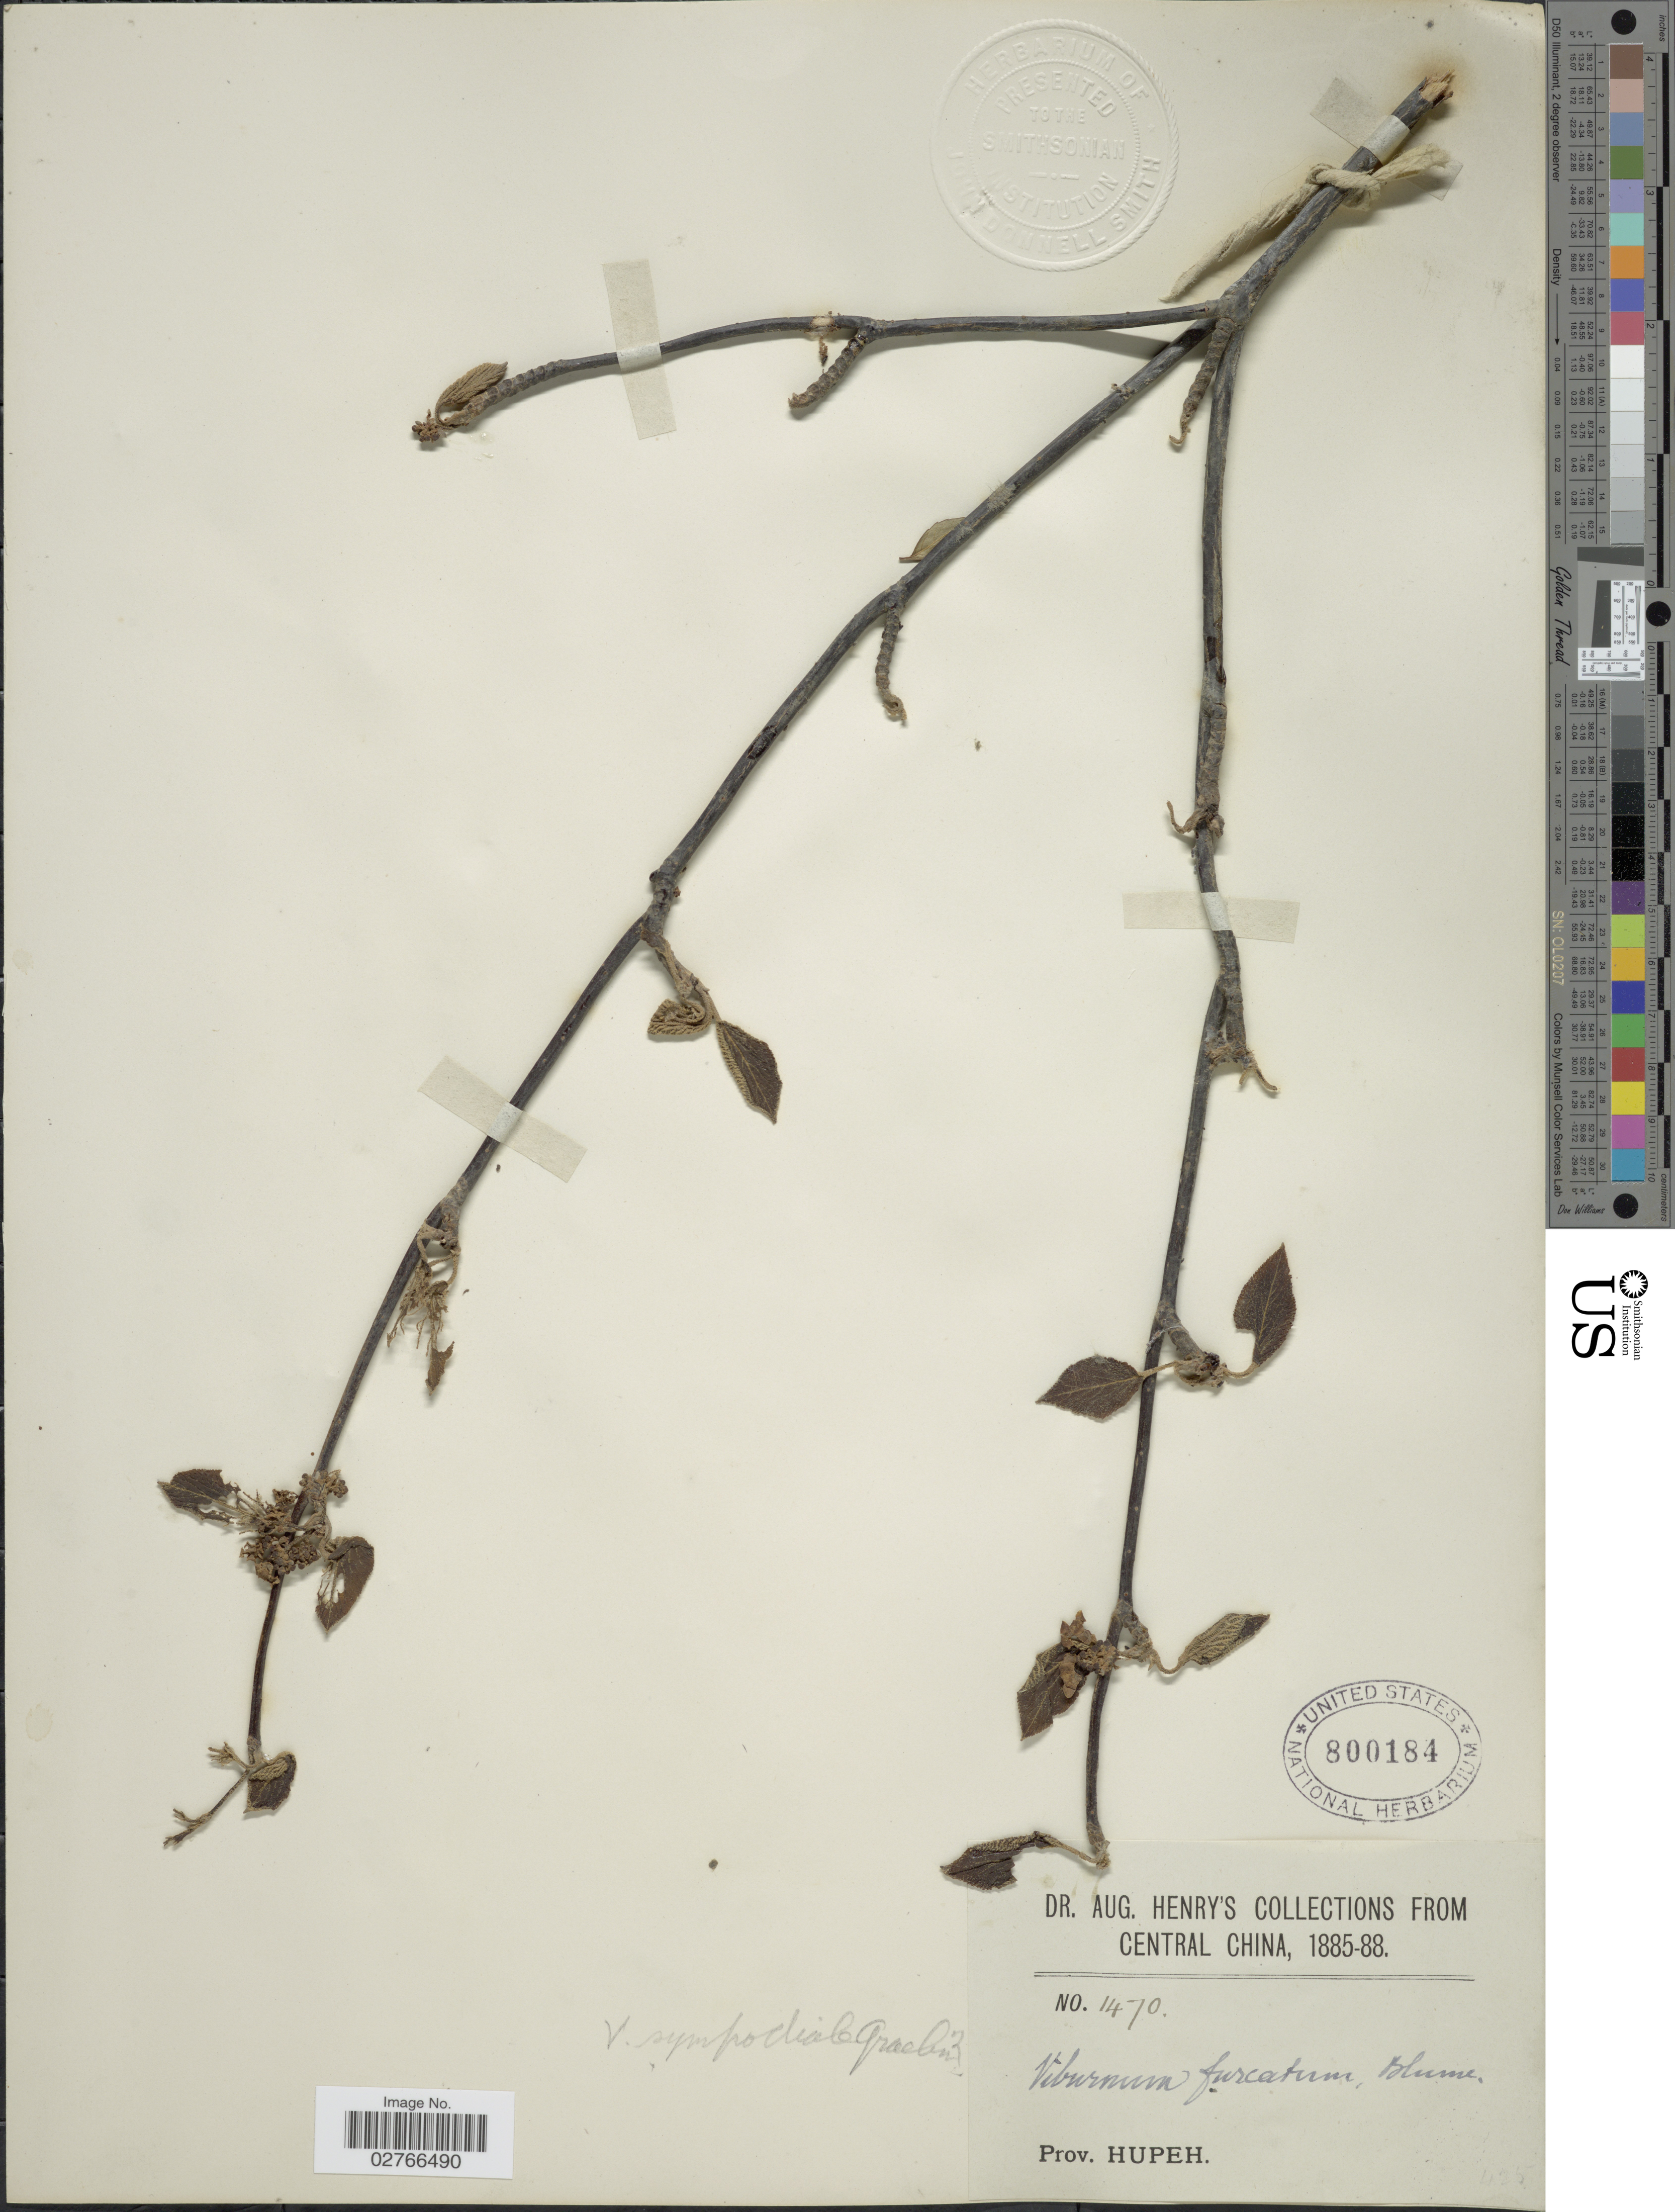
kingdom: Plantae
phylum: Tracheophyta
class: Magnoliopsida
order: Dipsacales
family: Viburnaceae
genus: Viburnum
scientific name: Viburnum sympodiale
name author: Graebn.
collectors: A. Henry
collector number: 1470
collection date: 1885/1888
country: China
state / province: Hubei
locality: Central China, Prov. Hupeh.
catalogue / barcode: US 800184